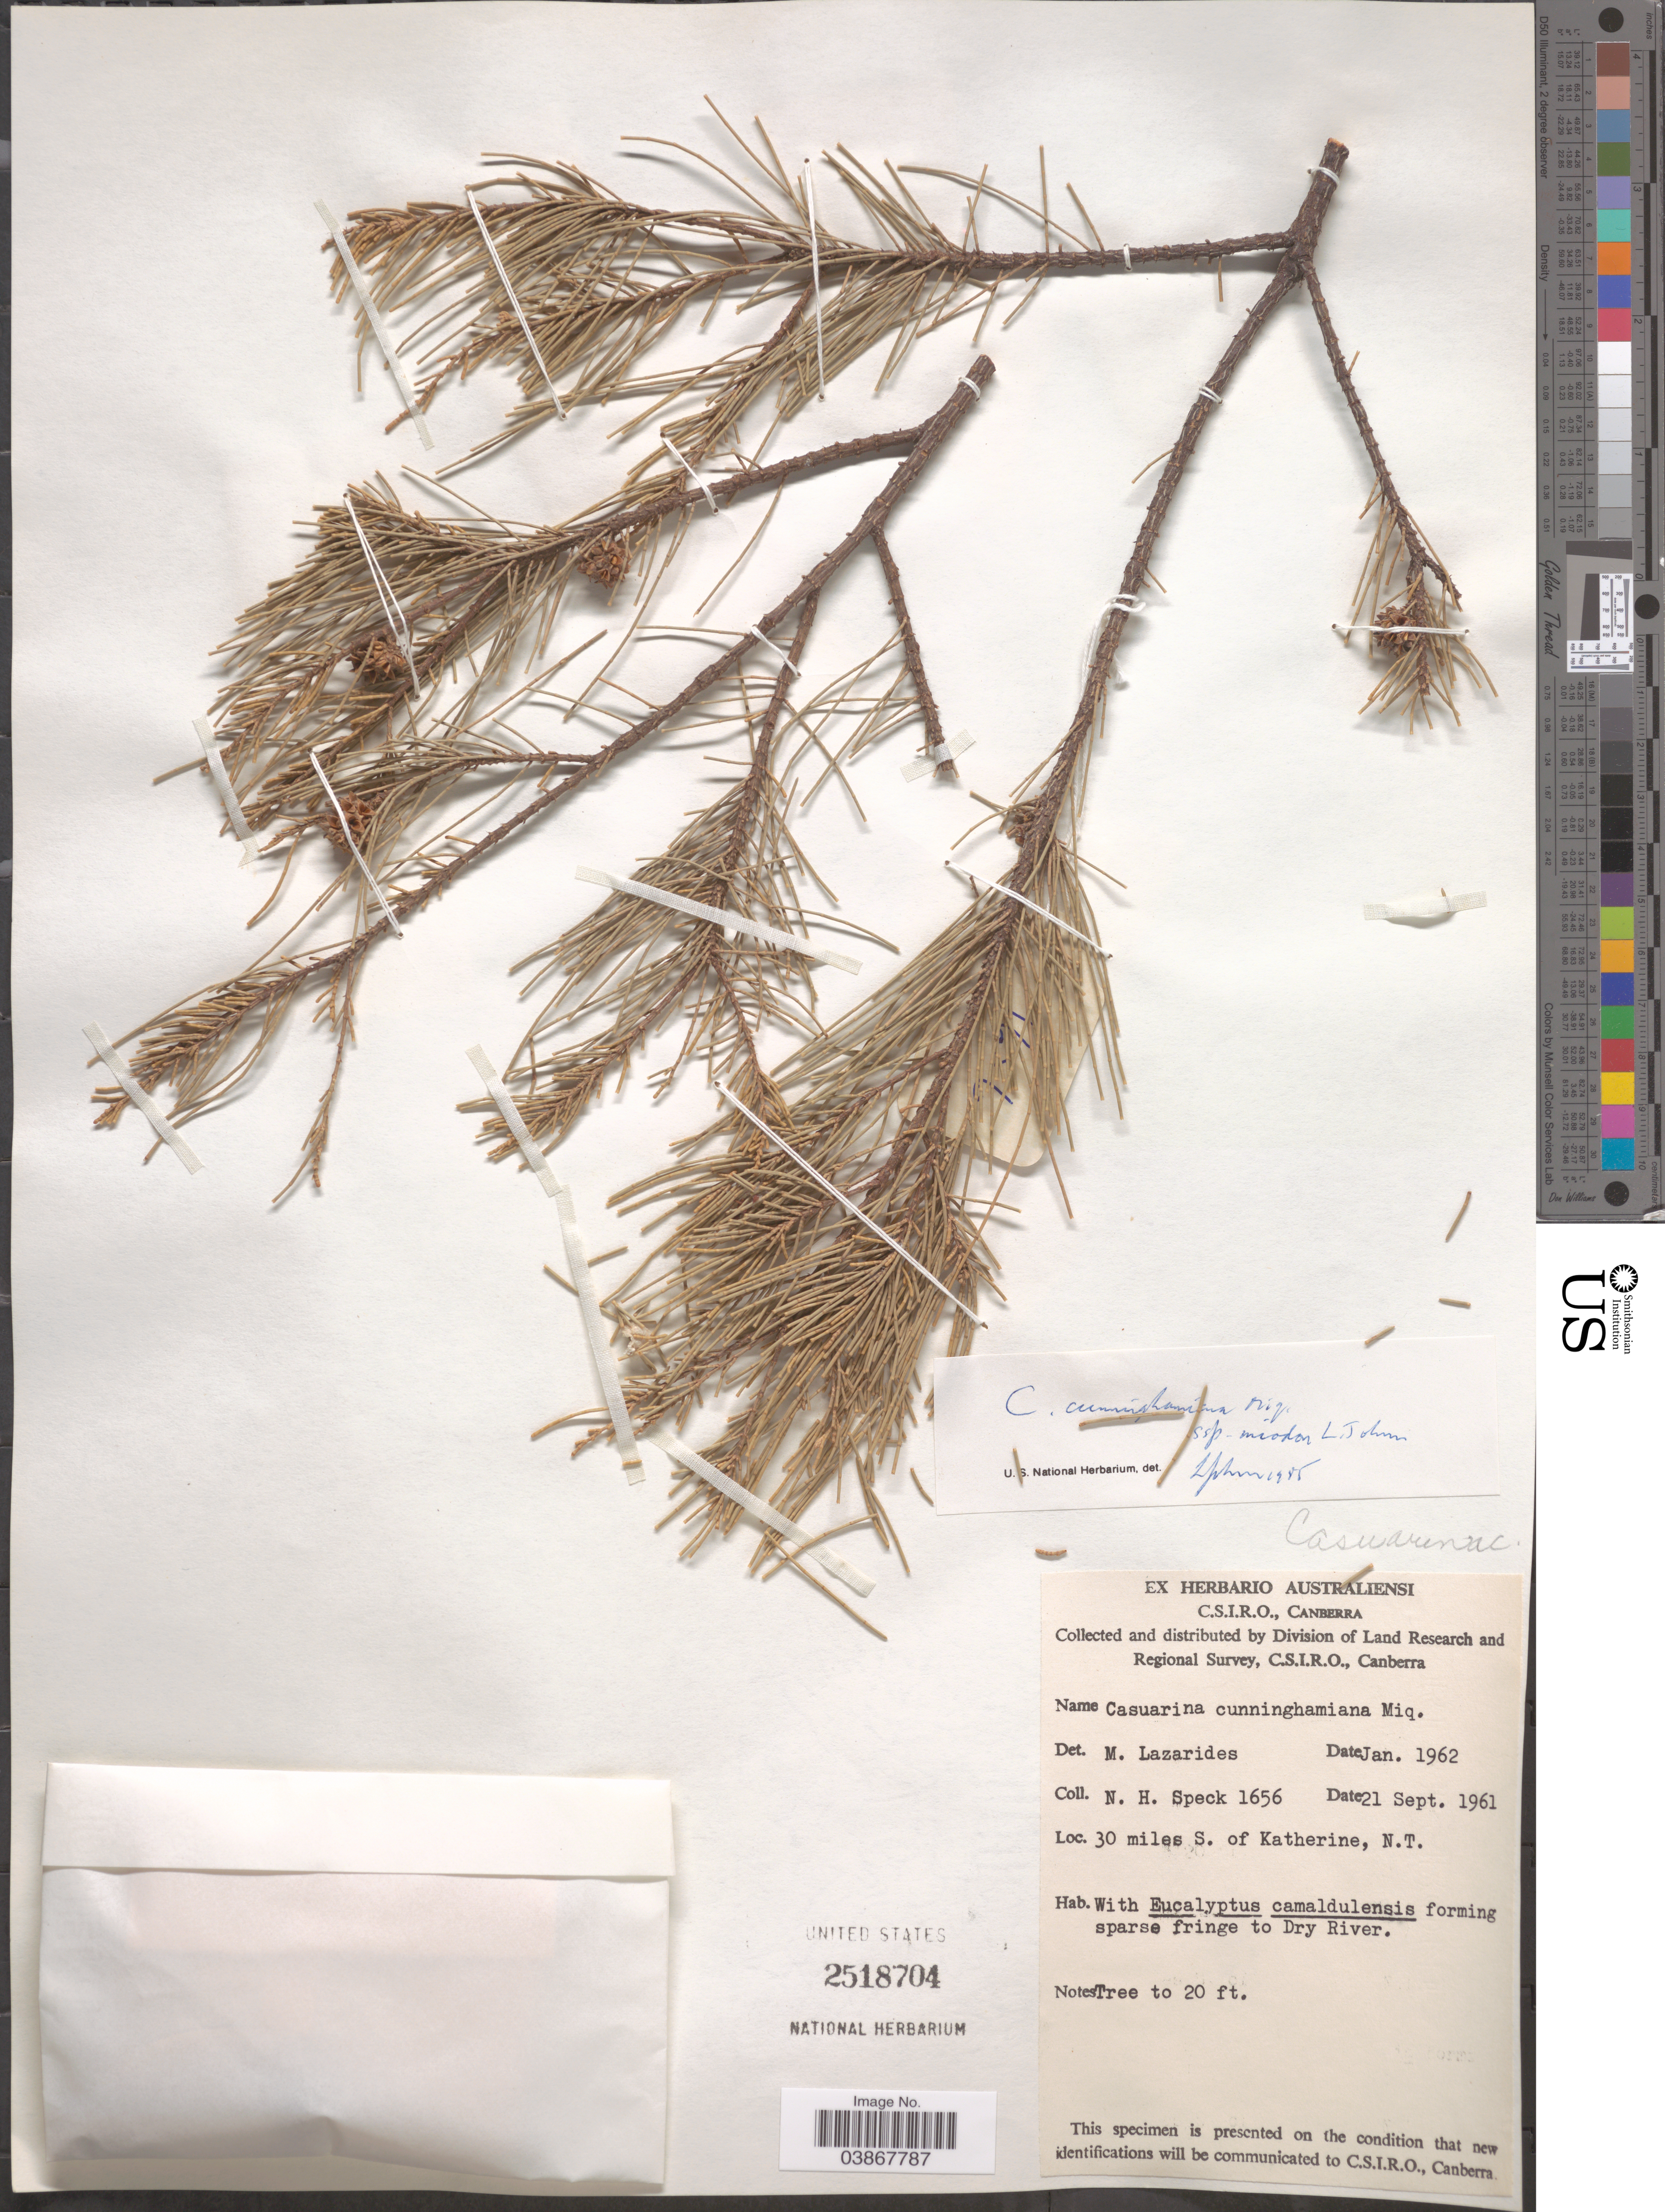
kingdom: Plantae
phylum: Tracheophyta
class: Magnoliopsida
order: Fagales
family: Casuarinaceae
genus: Casuarina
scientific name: Casuarina cunninghamiana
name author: Miq.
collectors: N. Speck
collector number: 1656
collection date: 1961-09-21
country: Australia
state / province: Northern Territory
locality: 30 miles S. of Katherine, N.T.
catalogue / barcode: US 2518704